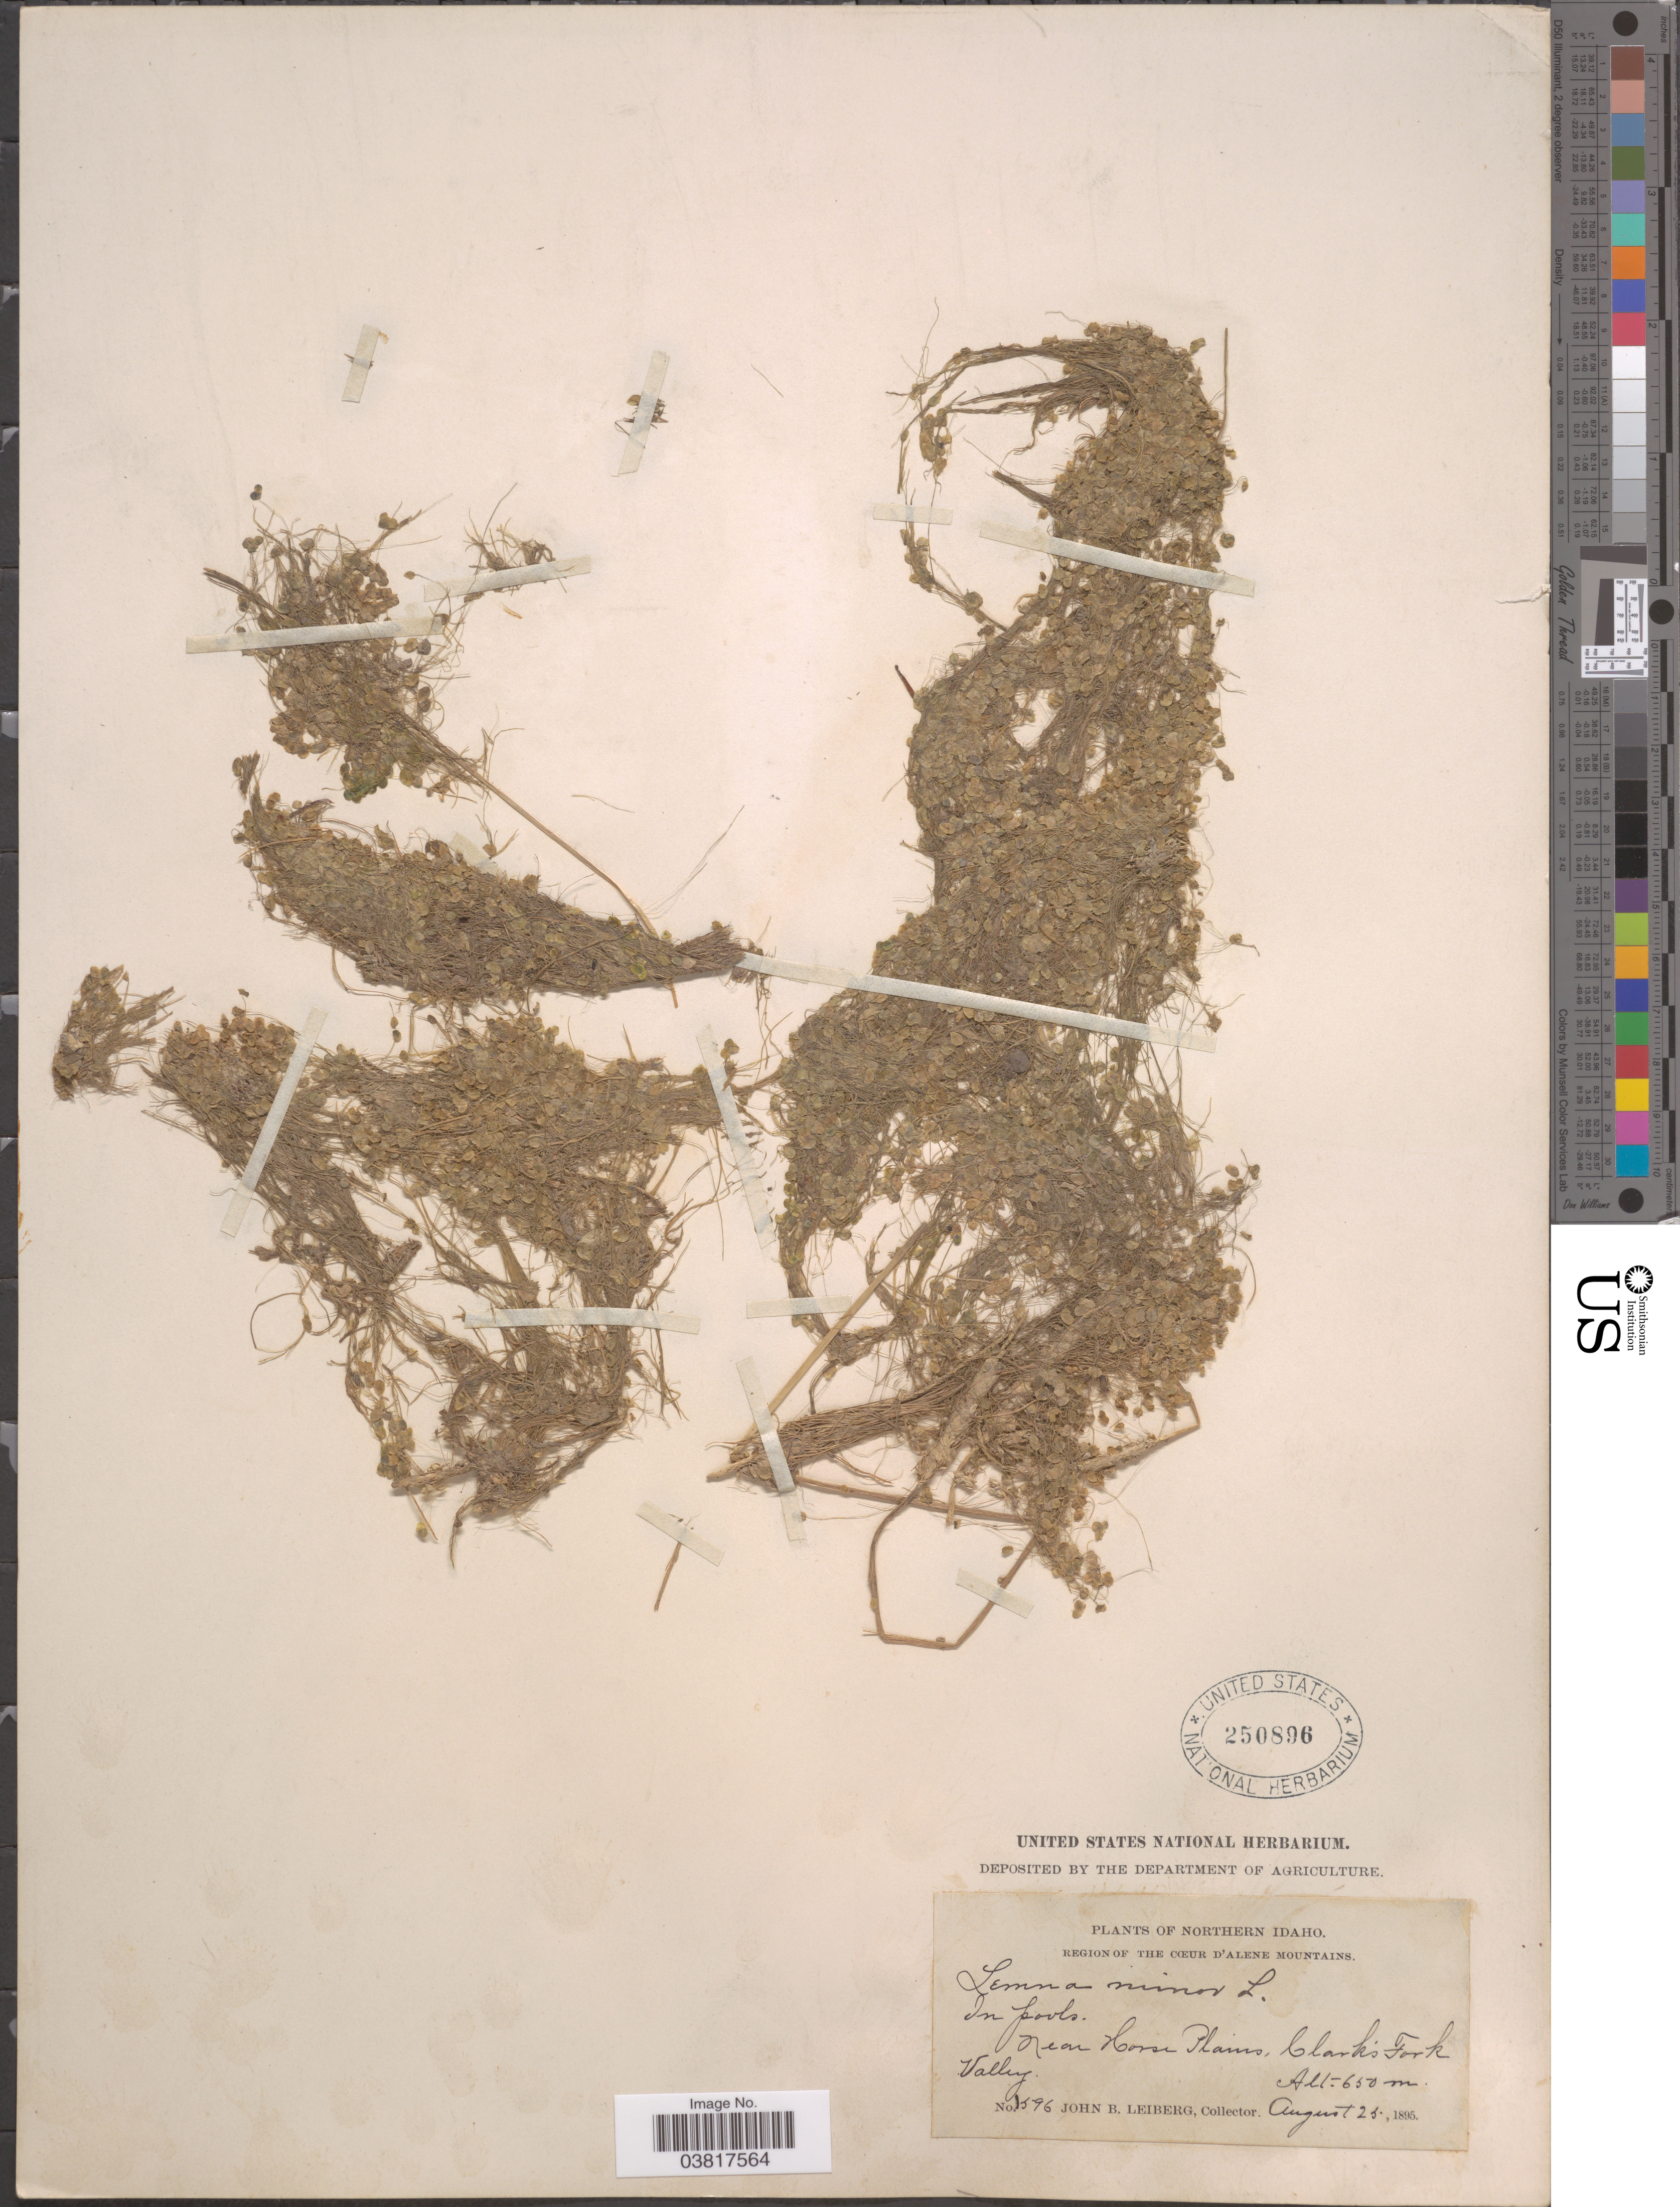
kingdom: Plantae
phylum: Tracheophyta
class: Liliopsida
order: Alismatales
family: Araceae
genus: Lemna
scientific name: Lemna minor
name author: L.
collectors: J. B. Leiberg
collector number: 1596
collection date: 1895-08-25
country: United States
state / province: Idaho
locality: Northern Idaho. Region of the Cœur d'Alene Mountains. Near Horse Plains, Clark's Fork Valley.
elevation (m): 650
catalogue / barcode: US 250896